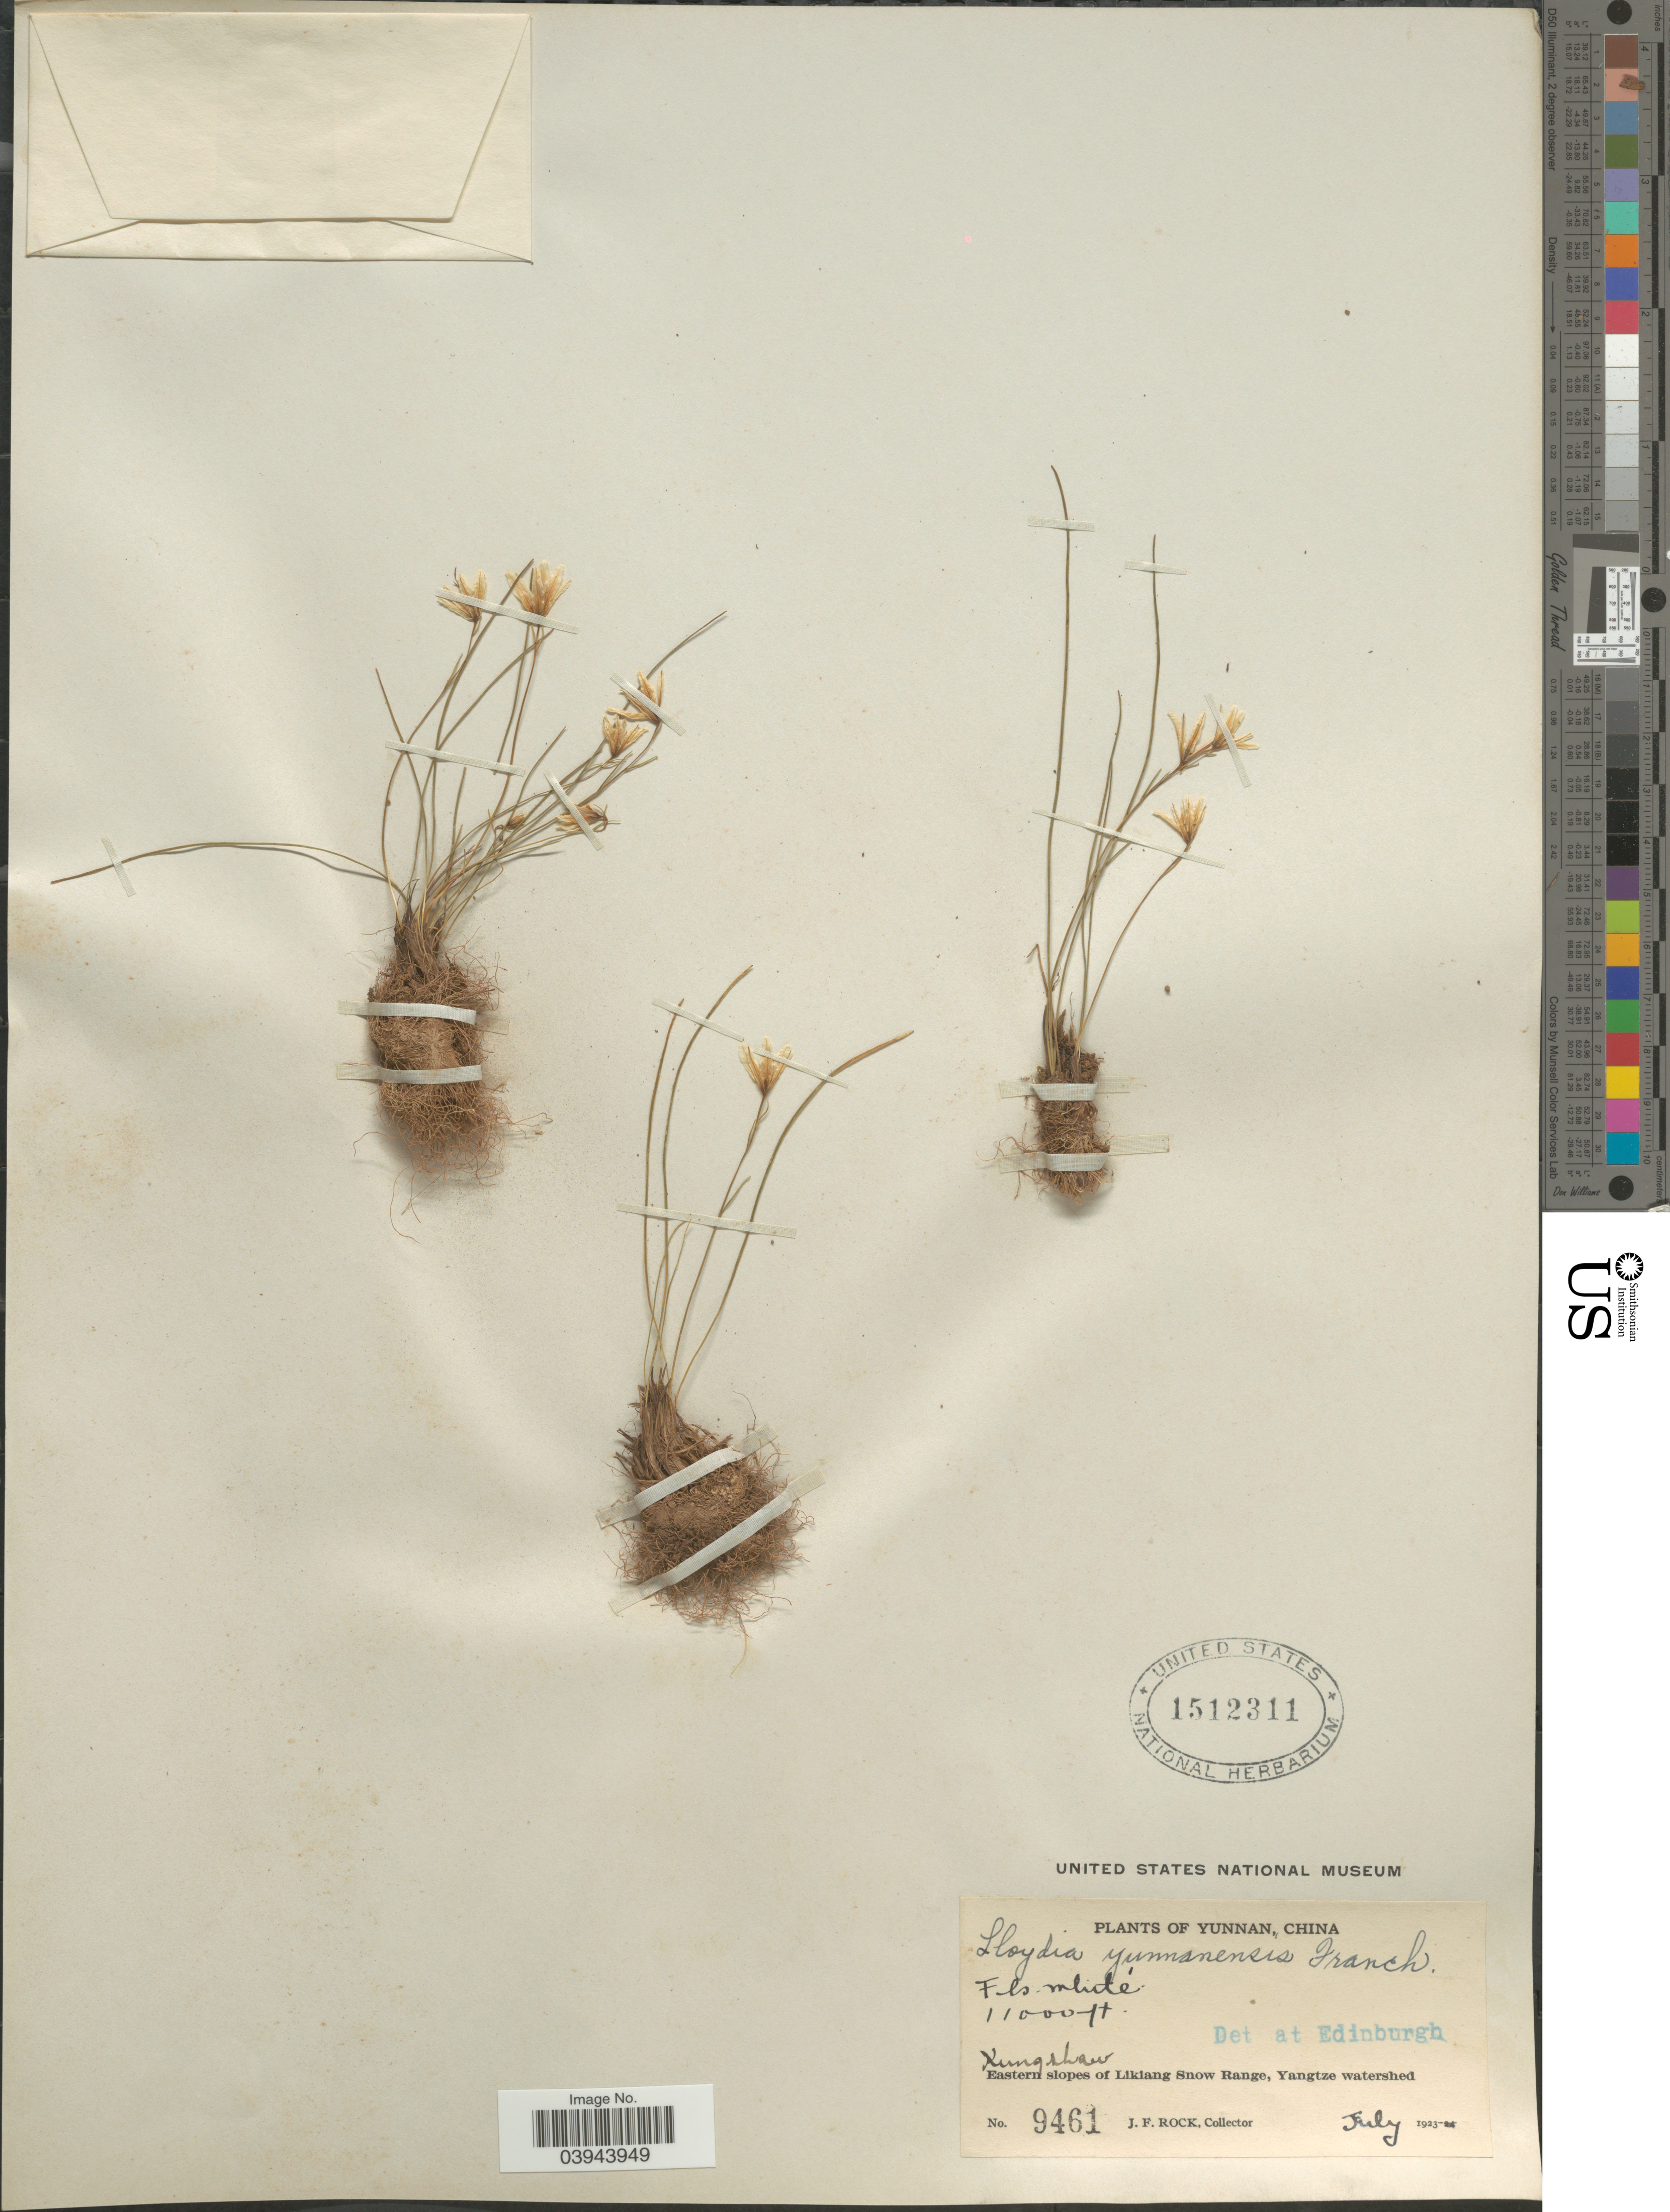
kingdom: Plantae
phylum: Tracheophyta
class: Liliopsida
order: Liliales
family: Liliaceae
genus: Lloydia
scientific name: Lloydia yunnanensis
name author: Franch.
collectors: J. Rock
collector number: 9461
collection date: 1923-07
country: China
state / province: Yunnan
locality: Kung shaw. Eastern slopes of Likiang Snow Range, Yangtze watershed.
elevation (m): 3353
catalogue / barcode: US 1512311